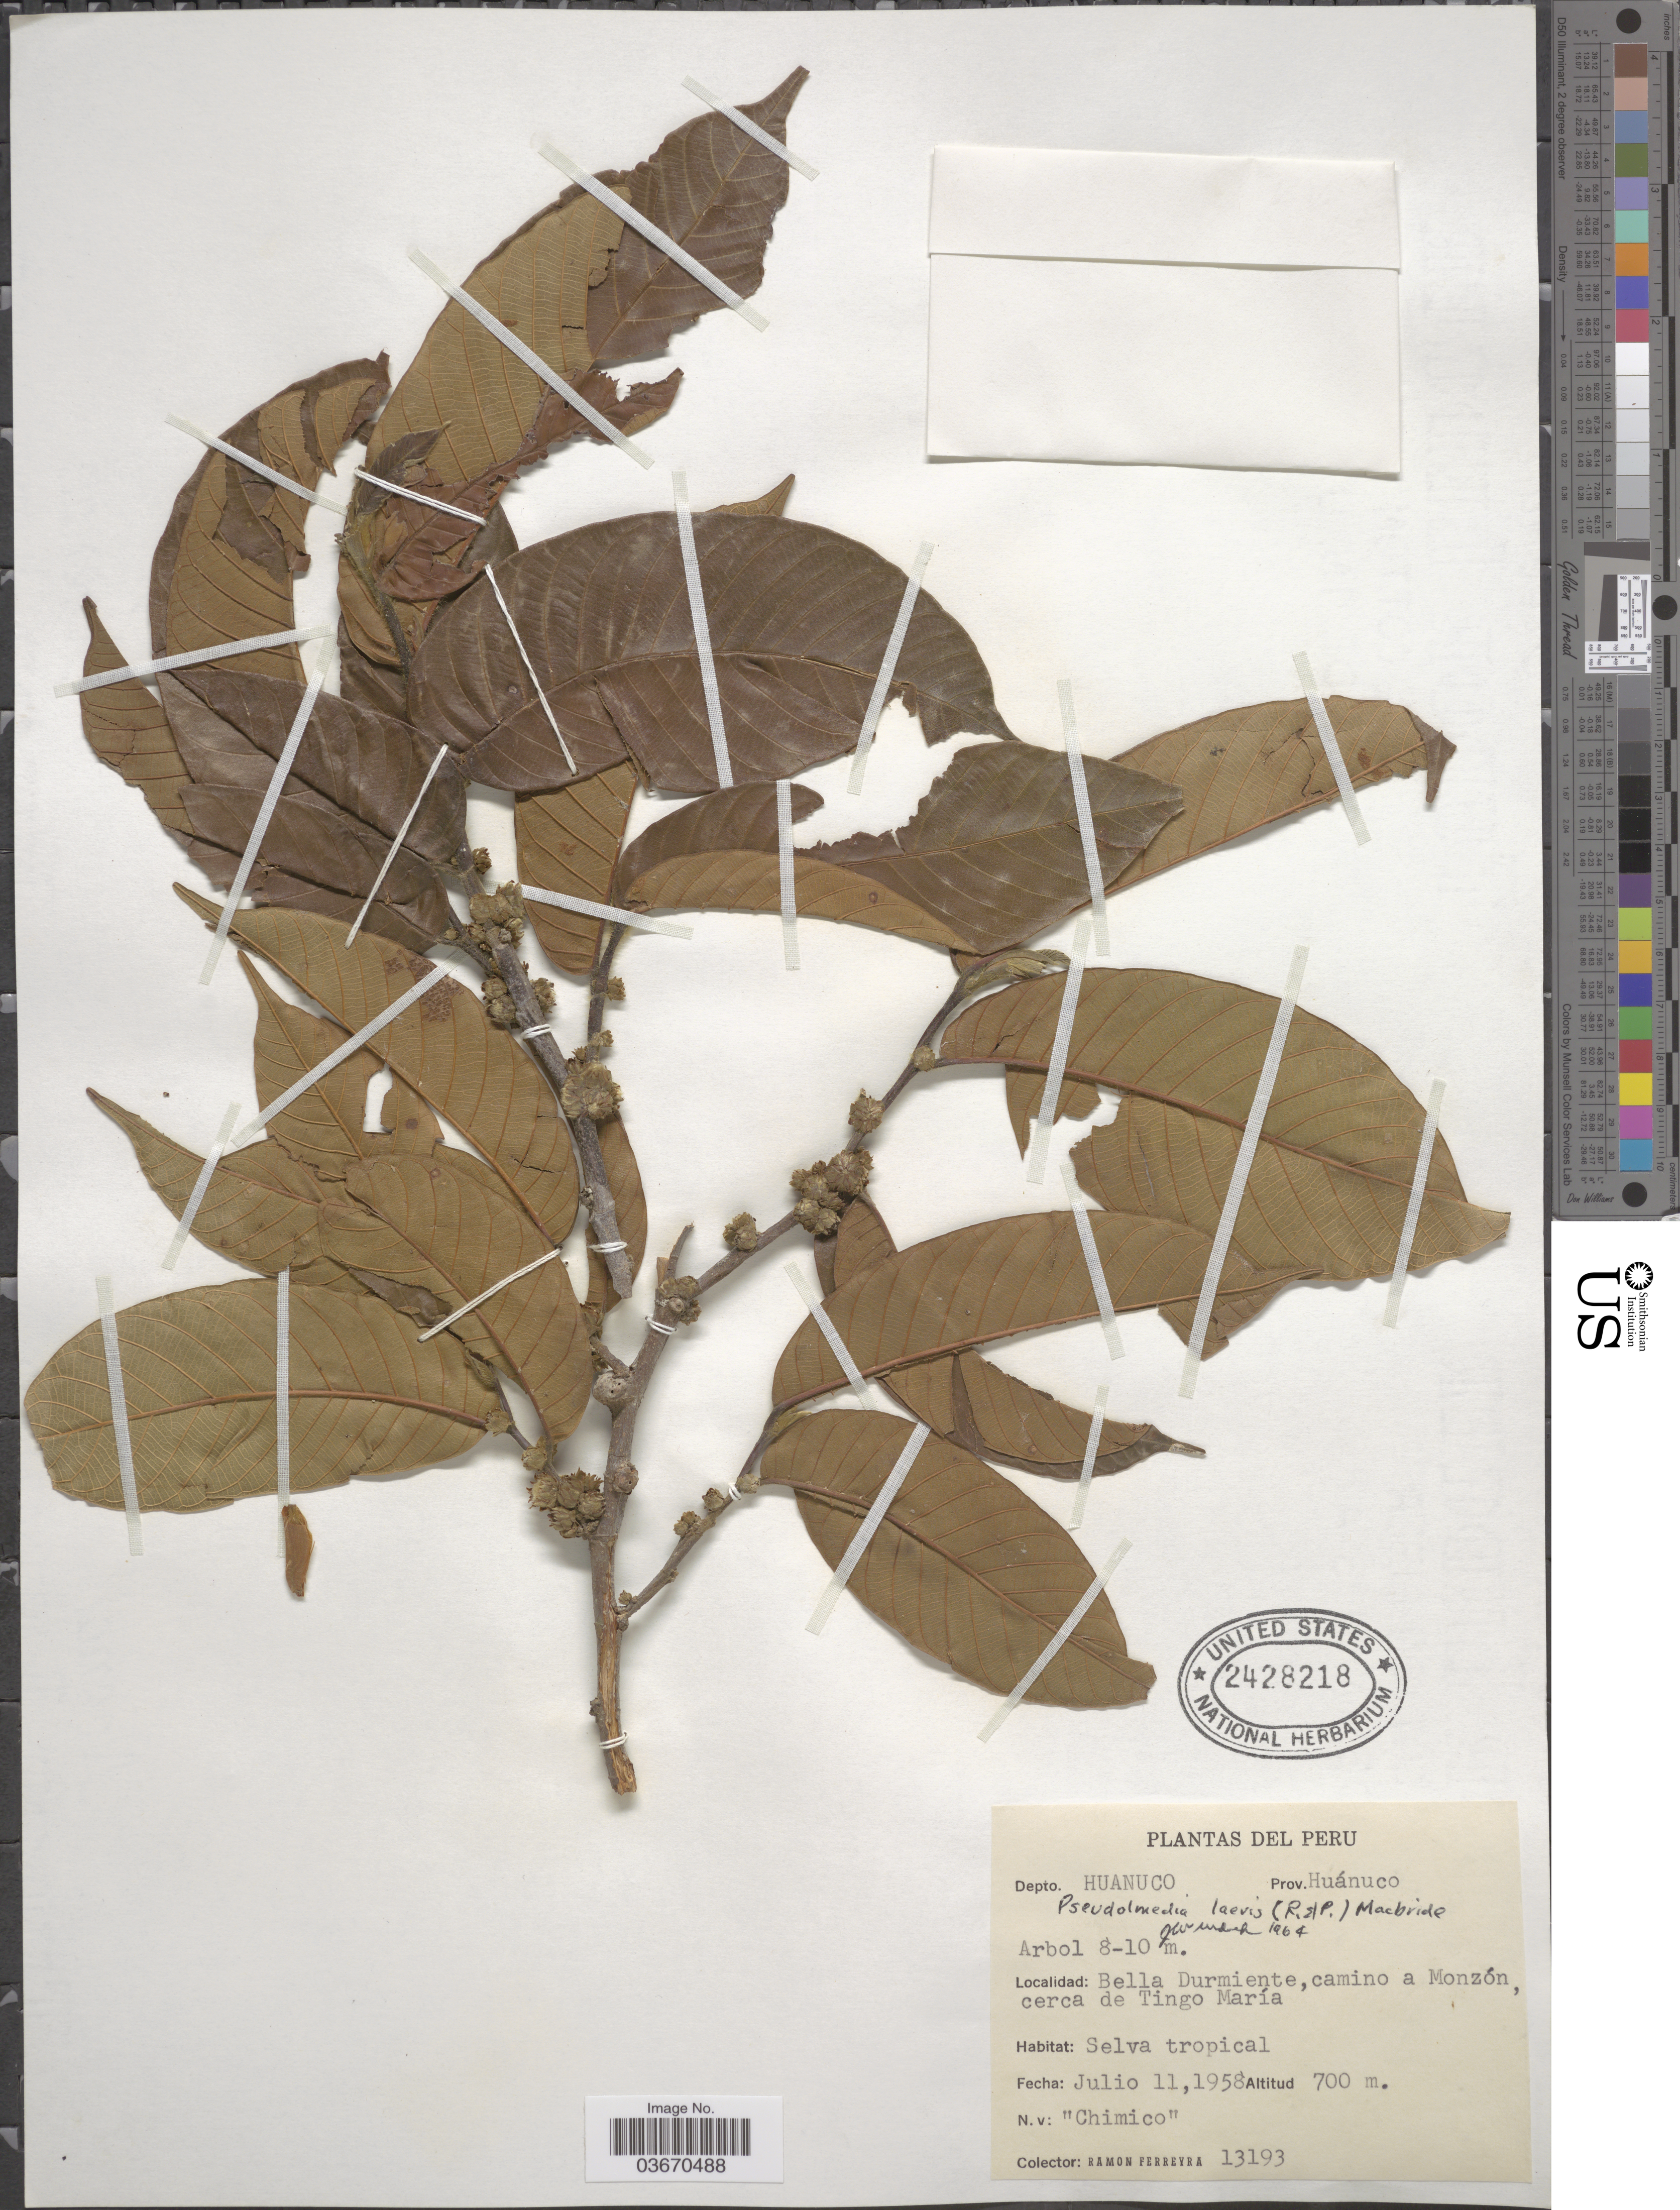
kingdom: Plantae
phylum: Tracheophyta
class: Magnoliopsida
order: Rosales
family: Moraceae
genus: Pseudolmedia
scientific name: Pseudolmedia laevis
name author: (Ruiz & Pav.) J.F. Macbr.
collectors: R. A. Ferreyra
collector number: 13193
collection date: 1958-07-11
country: Peru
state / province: Huánuco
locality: Depto. Huanuco. Bella Durmiente, camino a Monzón, cerca de Tingo María.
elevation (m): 700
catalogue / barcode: US 2428218